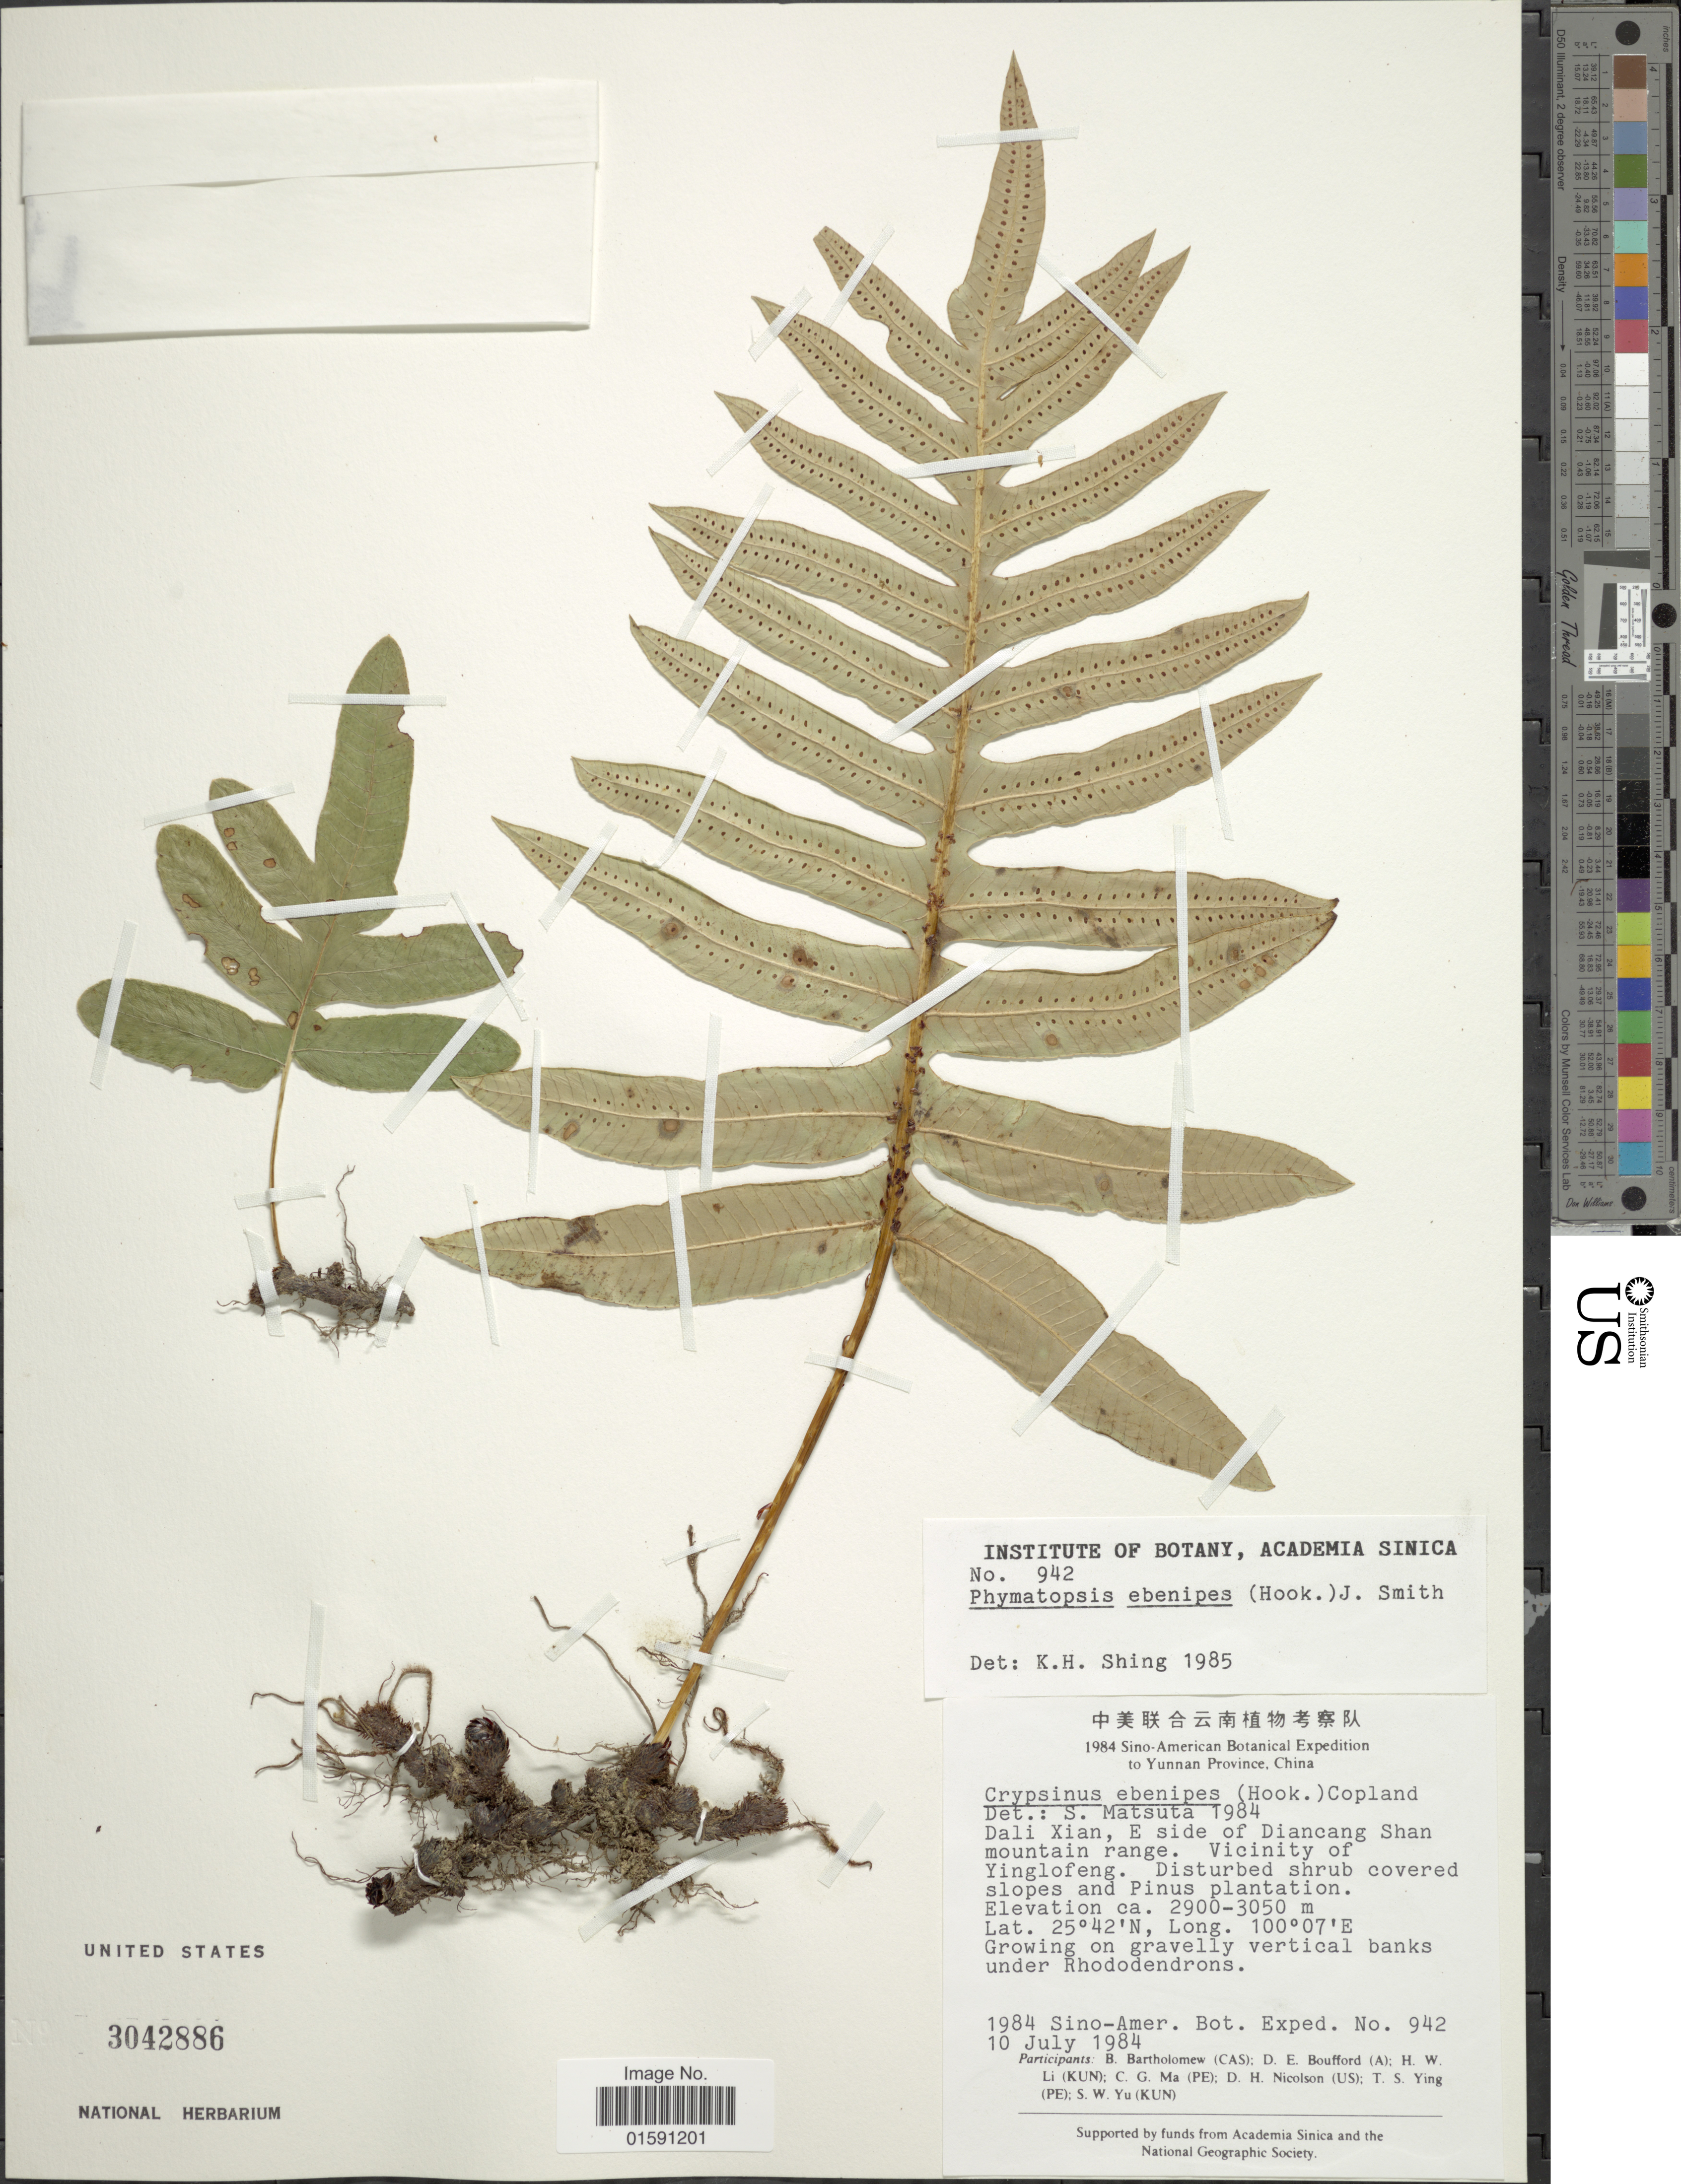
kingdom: Plantae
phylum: Tracheophyta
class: Polypodiopsida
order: Polypodiales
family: Polypodiaceae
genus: Selliguea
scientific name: Selliguea ebenipes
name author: (Hook.) S. Linds.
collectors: Sino-Amer. Bot. Exped. 1984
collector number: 942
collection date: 1984-07-10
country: China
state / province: Yunnan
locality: Dali Xian, E side of Diancang Shan mountain range. Vicinity of Yinglofeng range. Vicinity of Yinglofeng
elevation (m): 2900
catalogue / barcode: US 3042886